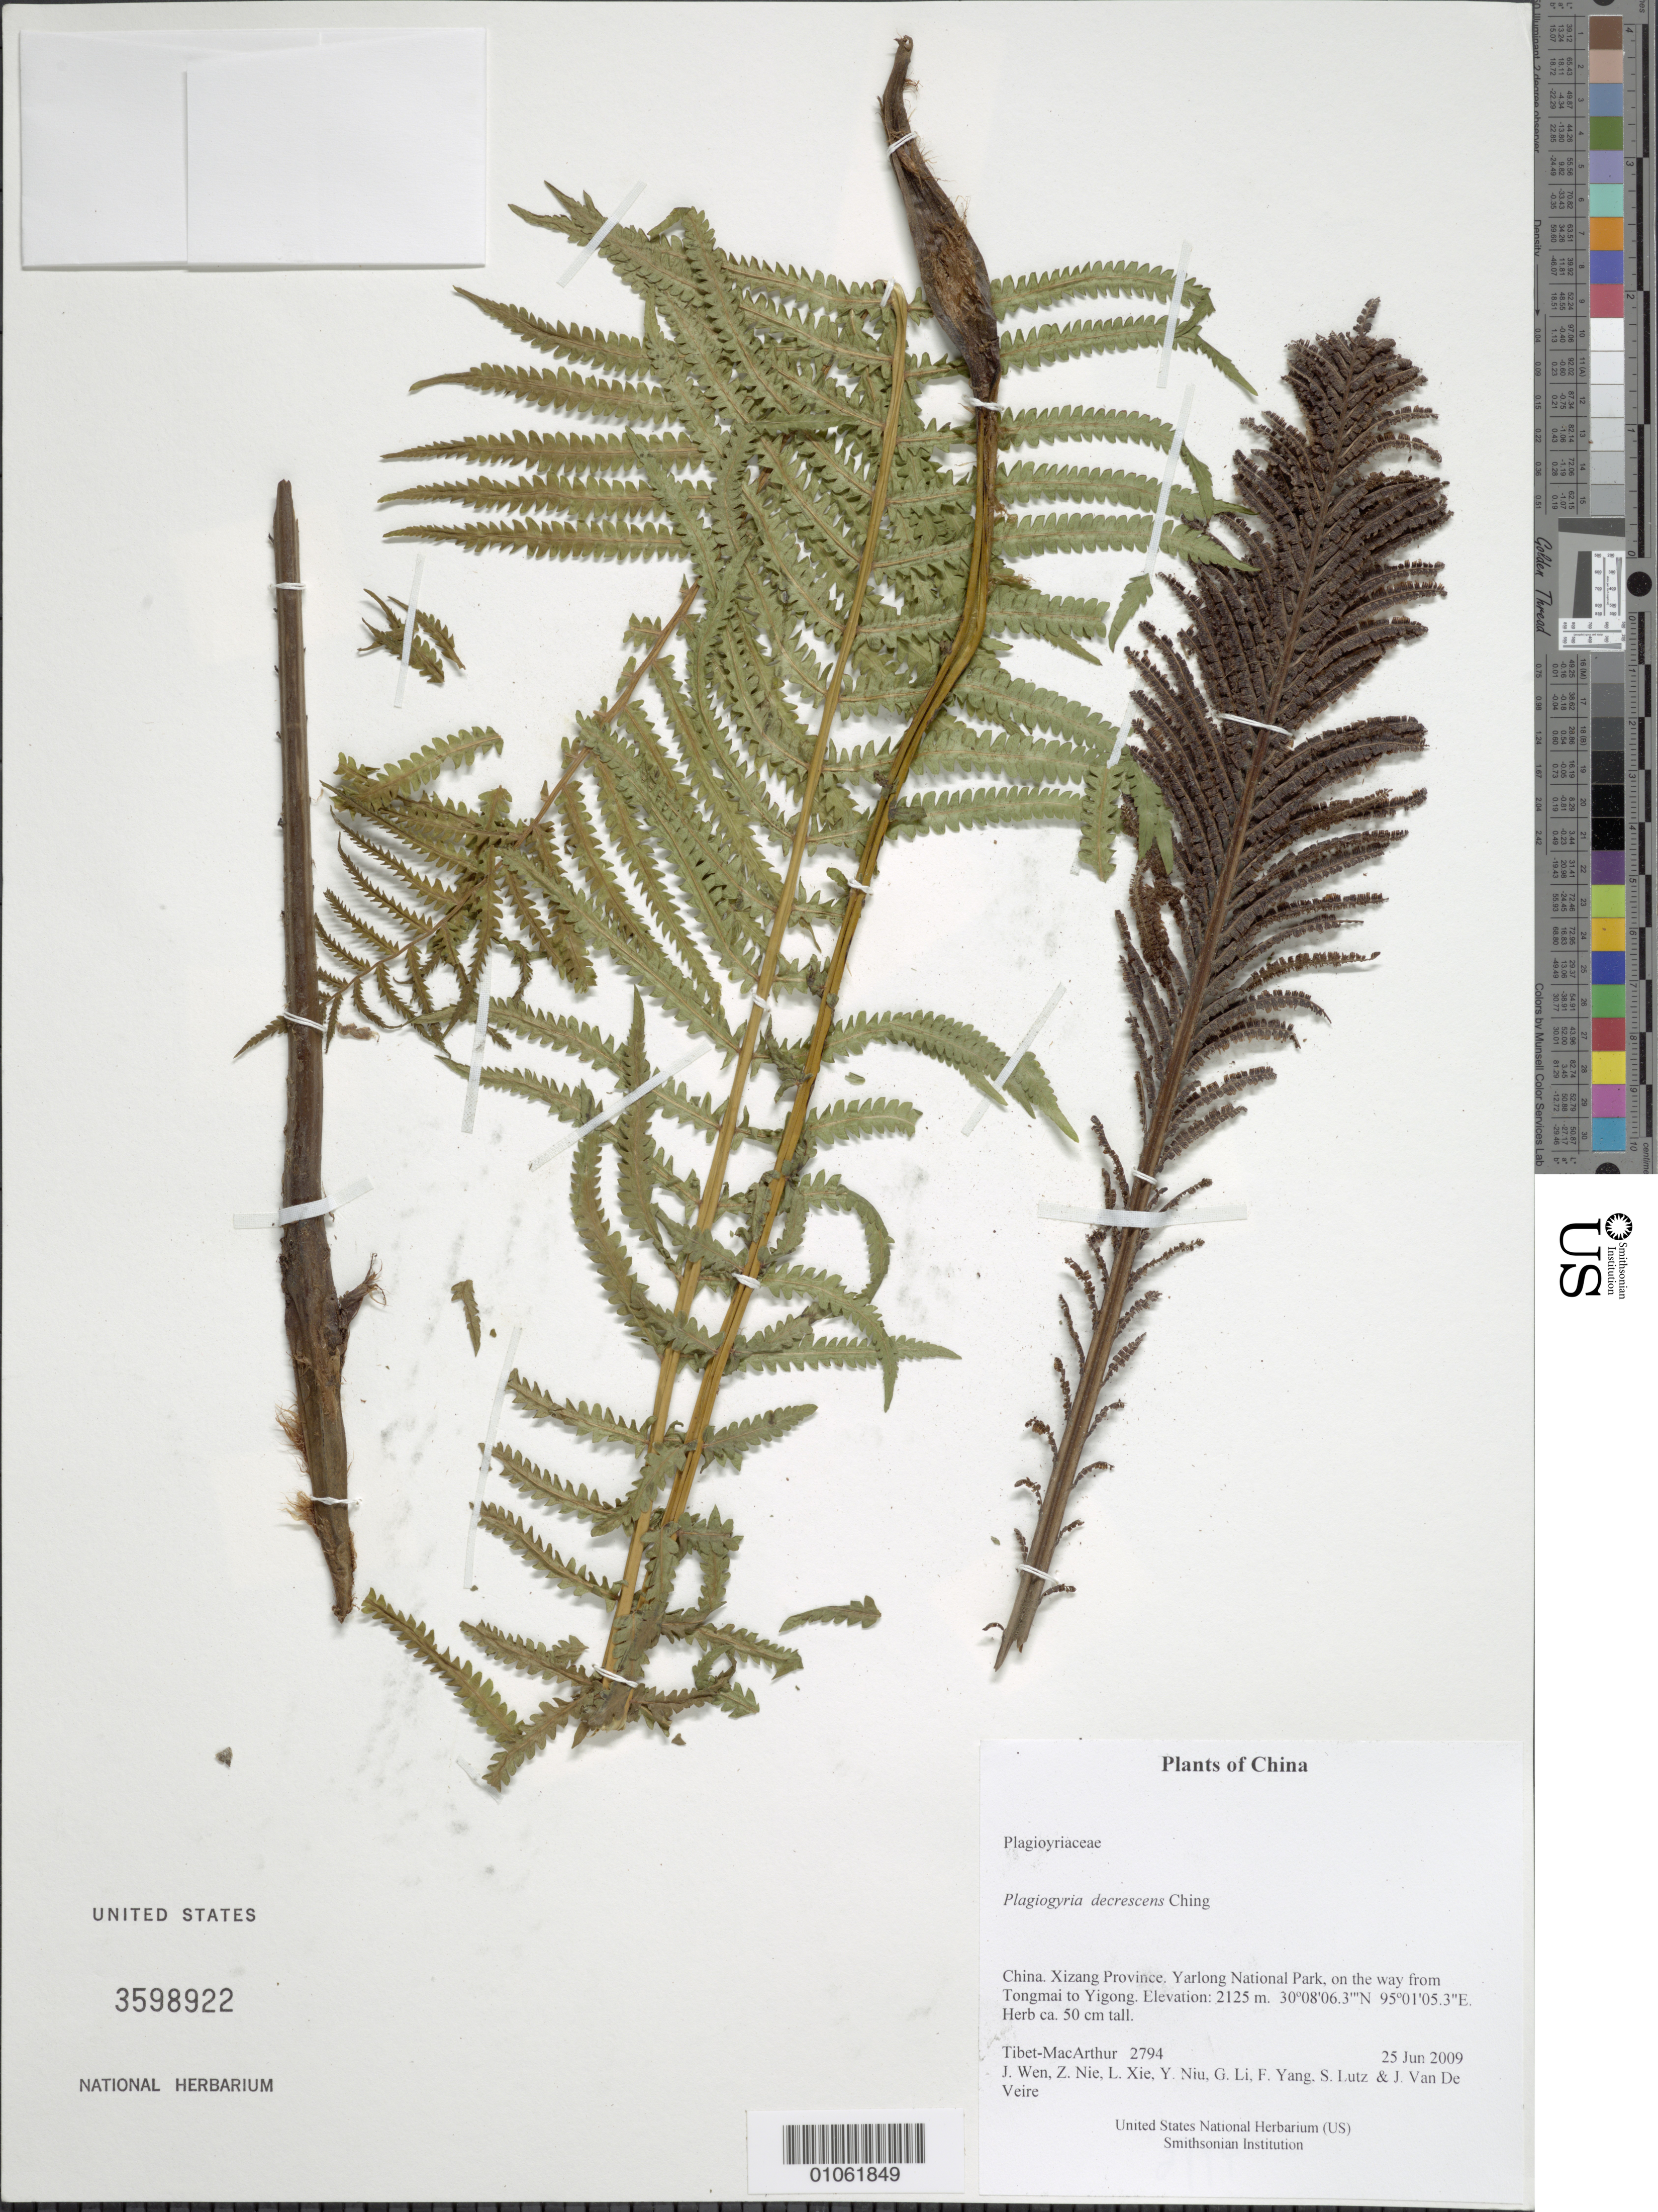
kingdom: Plantae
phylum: Tracheophyta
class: Polypodiopsida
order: Cyatheales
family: Plagiogyriaceae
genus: Plagiogyria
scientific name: Plagiogyria decrescens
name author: Ching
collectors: Tibet-MacArthur, J. Wen, Z. Nie, L. Xie, Y. Niu, G. Li, F. Yang, S. Lutz & J. Van De Veire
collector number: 2794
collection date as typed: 25 Jun 2009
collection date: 2009-06-25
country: China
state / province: Xizang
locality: Yarlong National Park, on the way from Tongmai to Yigong.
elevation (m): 2125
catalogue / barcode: US 3598922